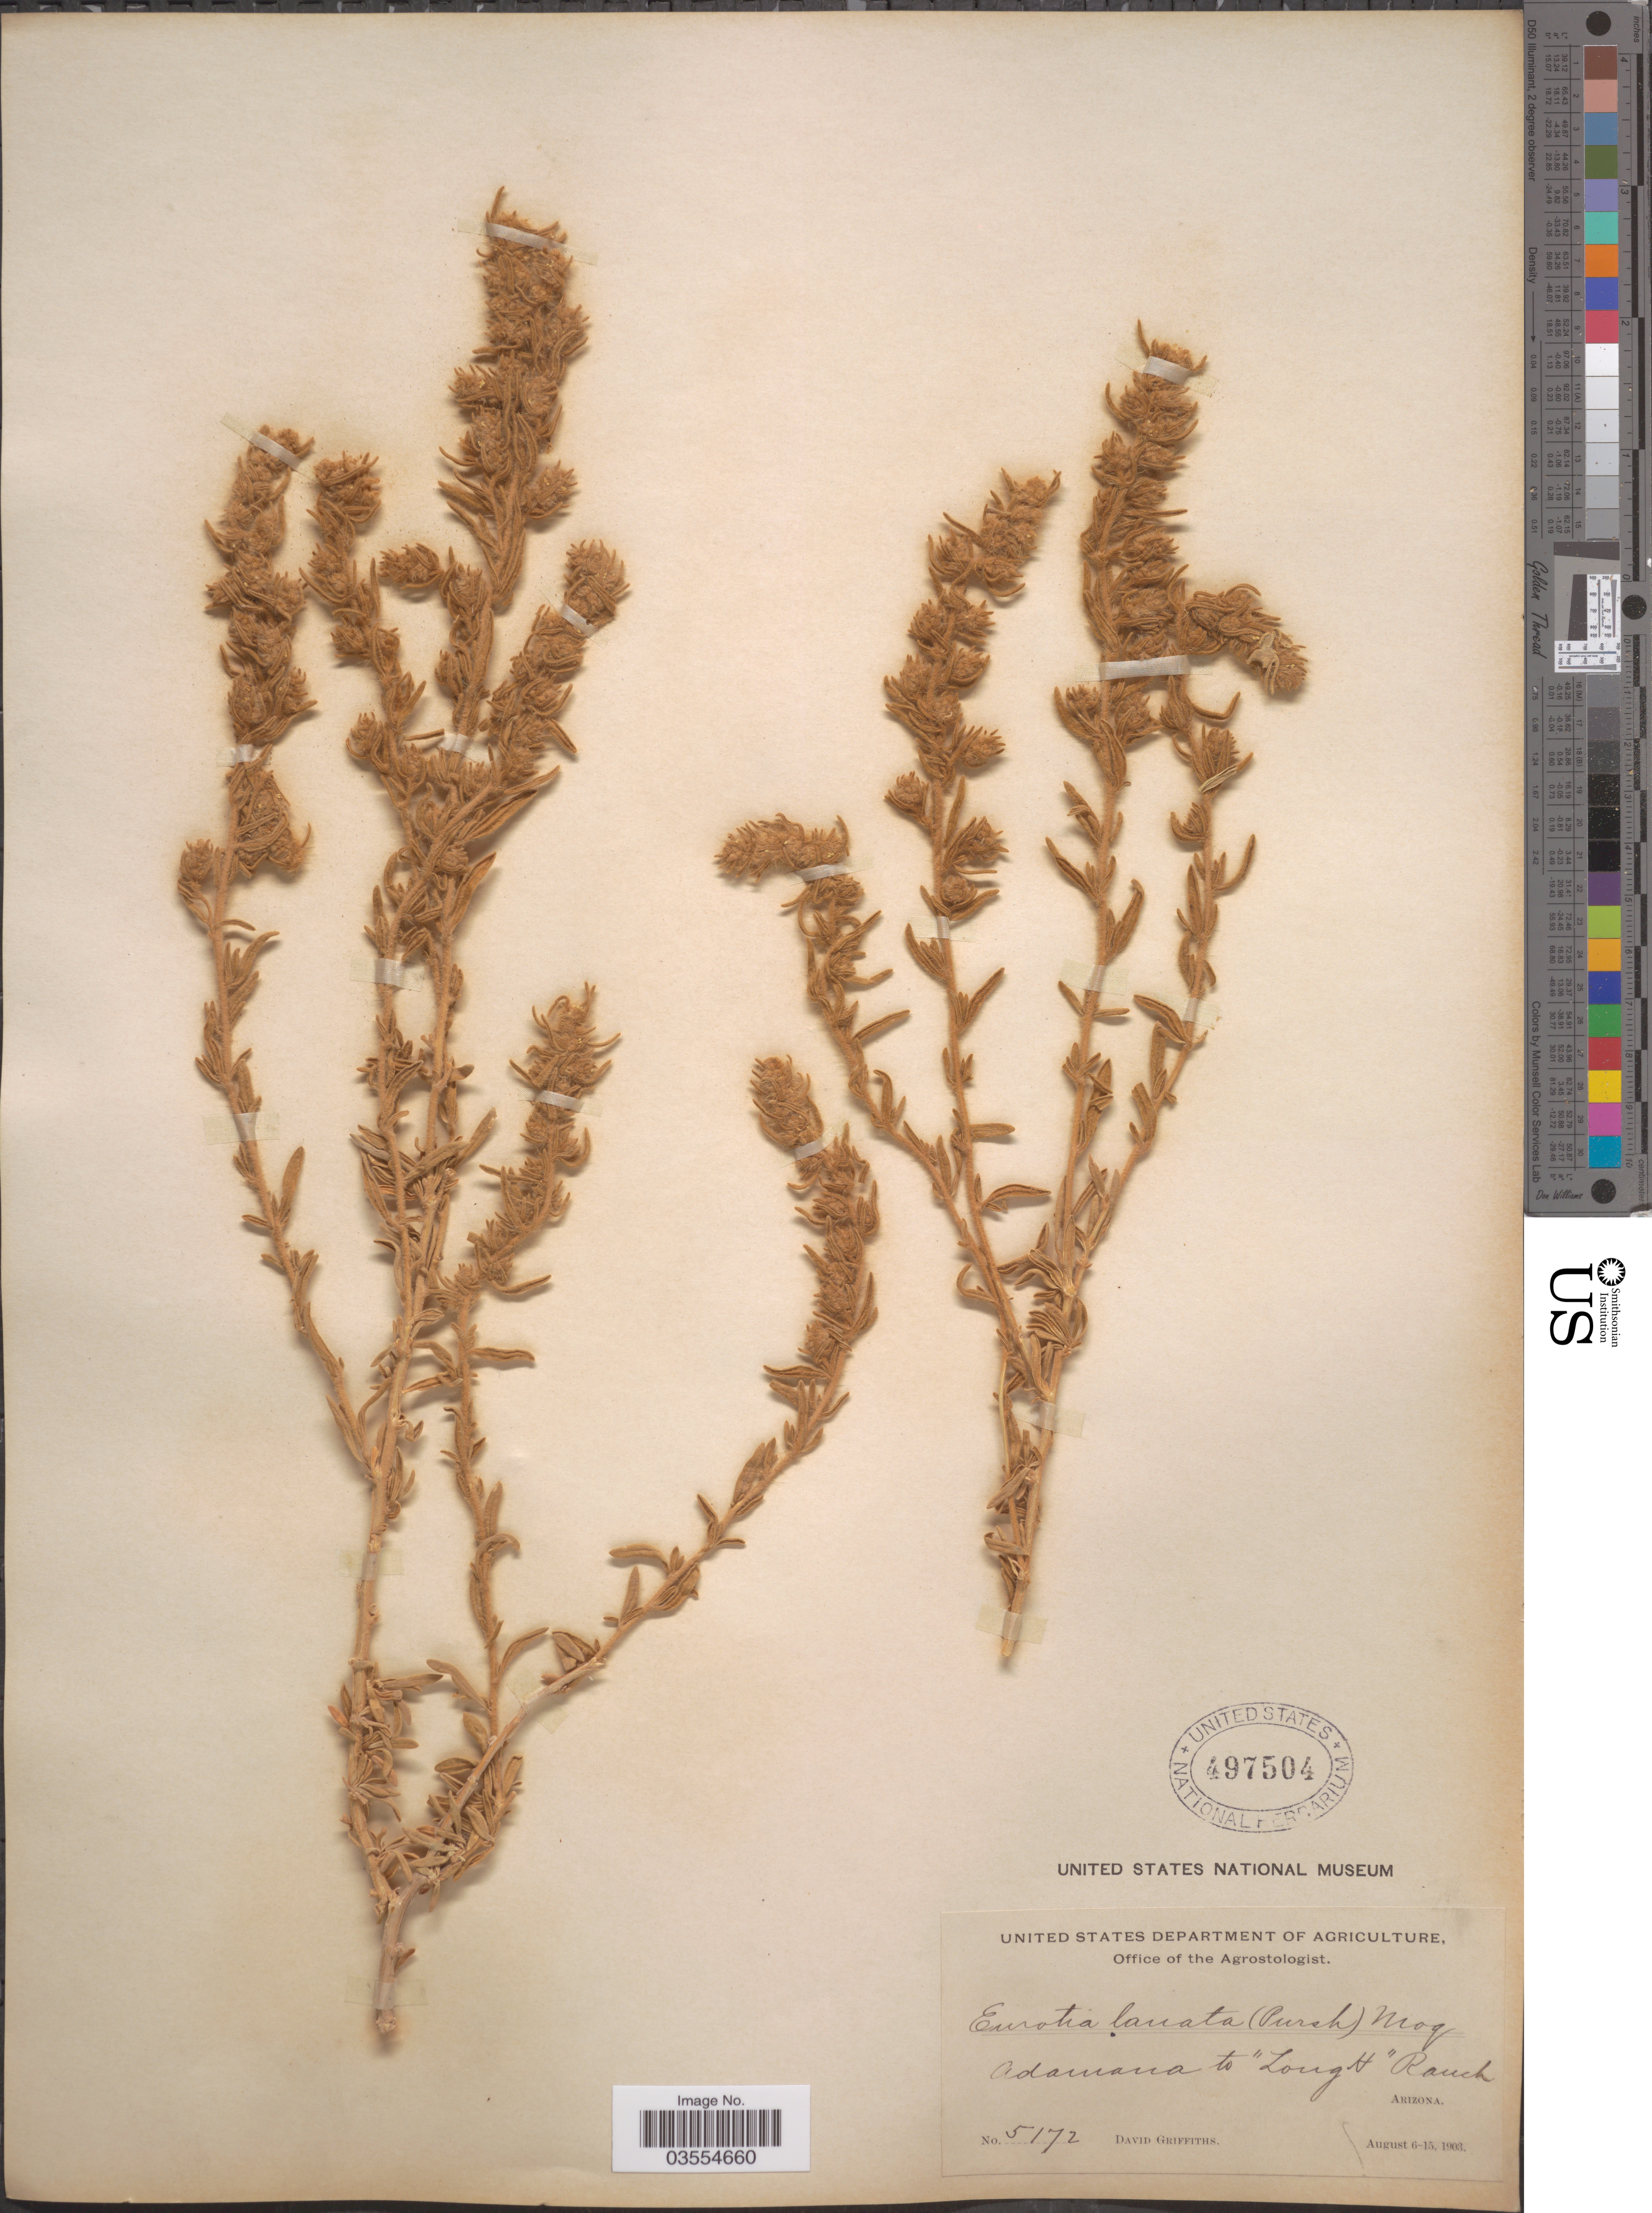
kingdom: Plantae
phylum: Tracheophyta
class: Magnoliopsida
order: Caryophyllales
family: Amaranthaceae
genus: Krascheninnikovia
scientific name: Krascheninnikovia lanata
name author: (Pursh) A. Meeuse & A.Smit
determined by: U.S. National Herbarium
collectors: D. Griffiths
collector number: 5172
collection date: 1903-08-06/1903-08-15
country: United States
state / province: Arizona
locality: Adamana to "Long H" Ranch.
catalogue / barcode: US 497504